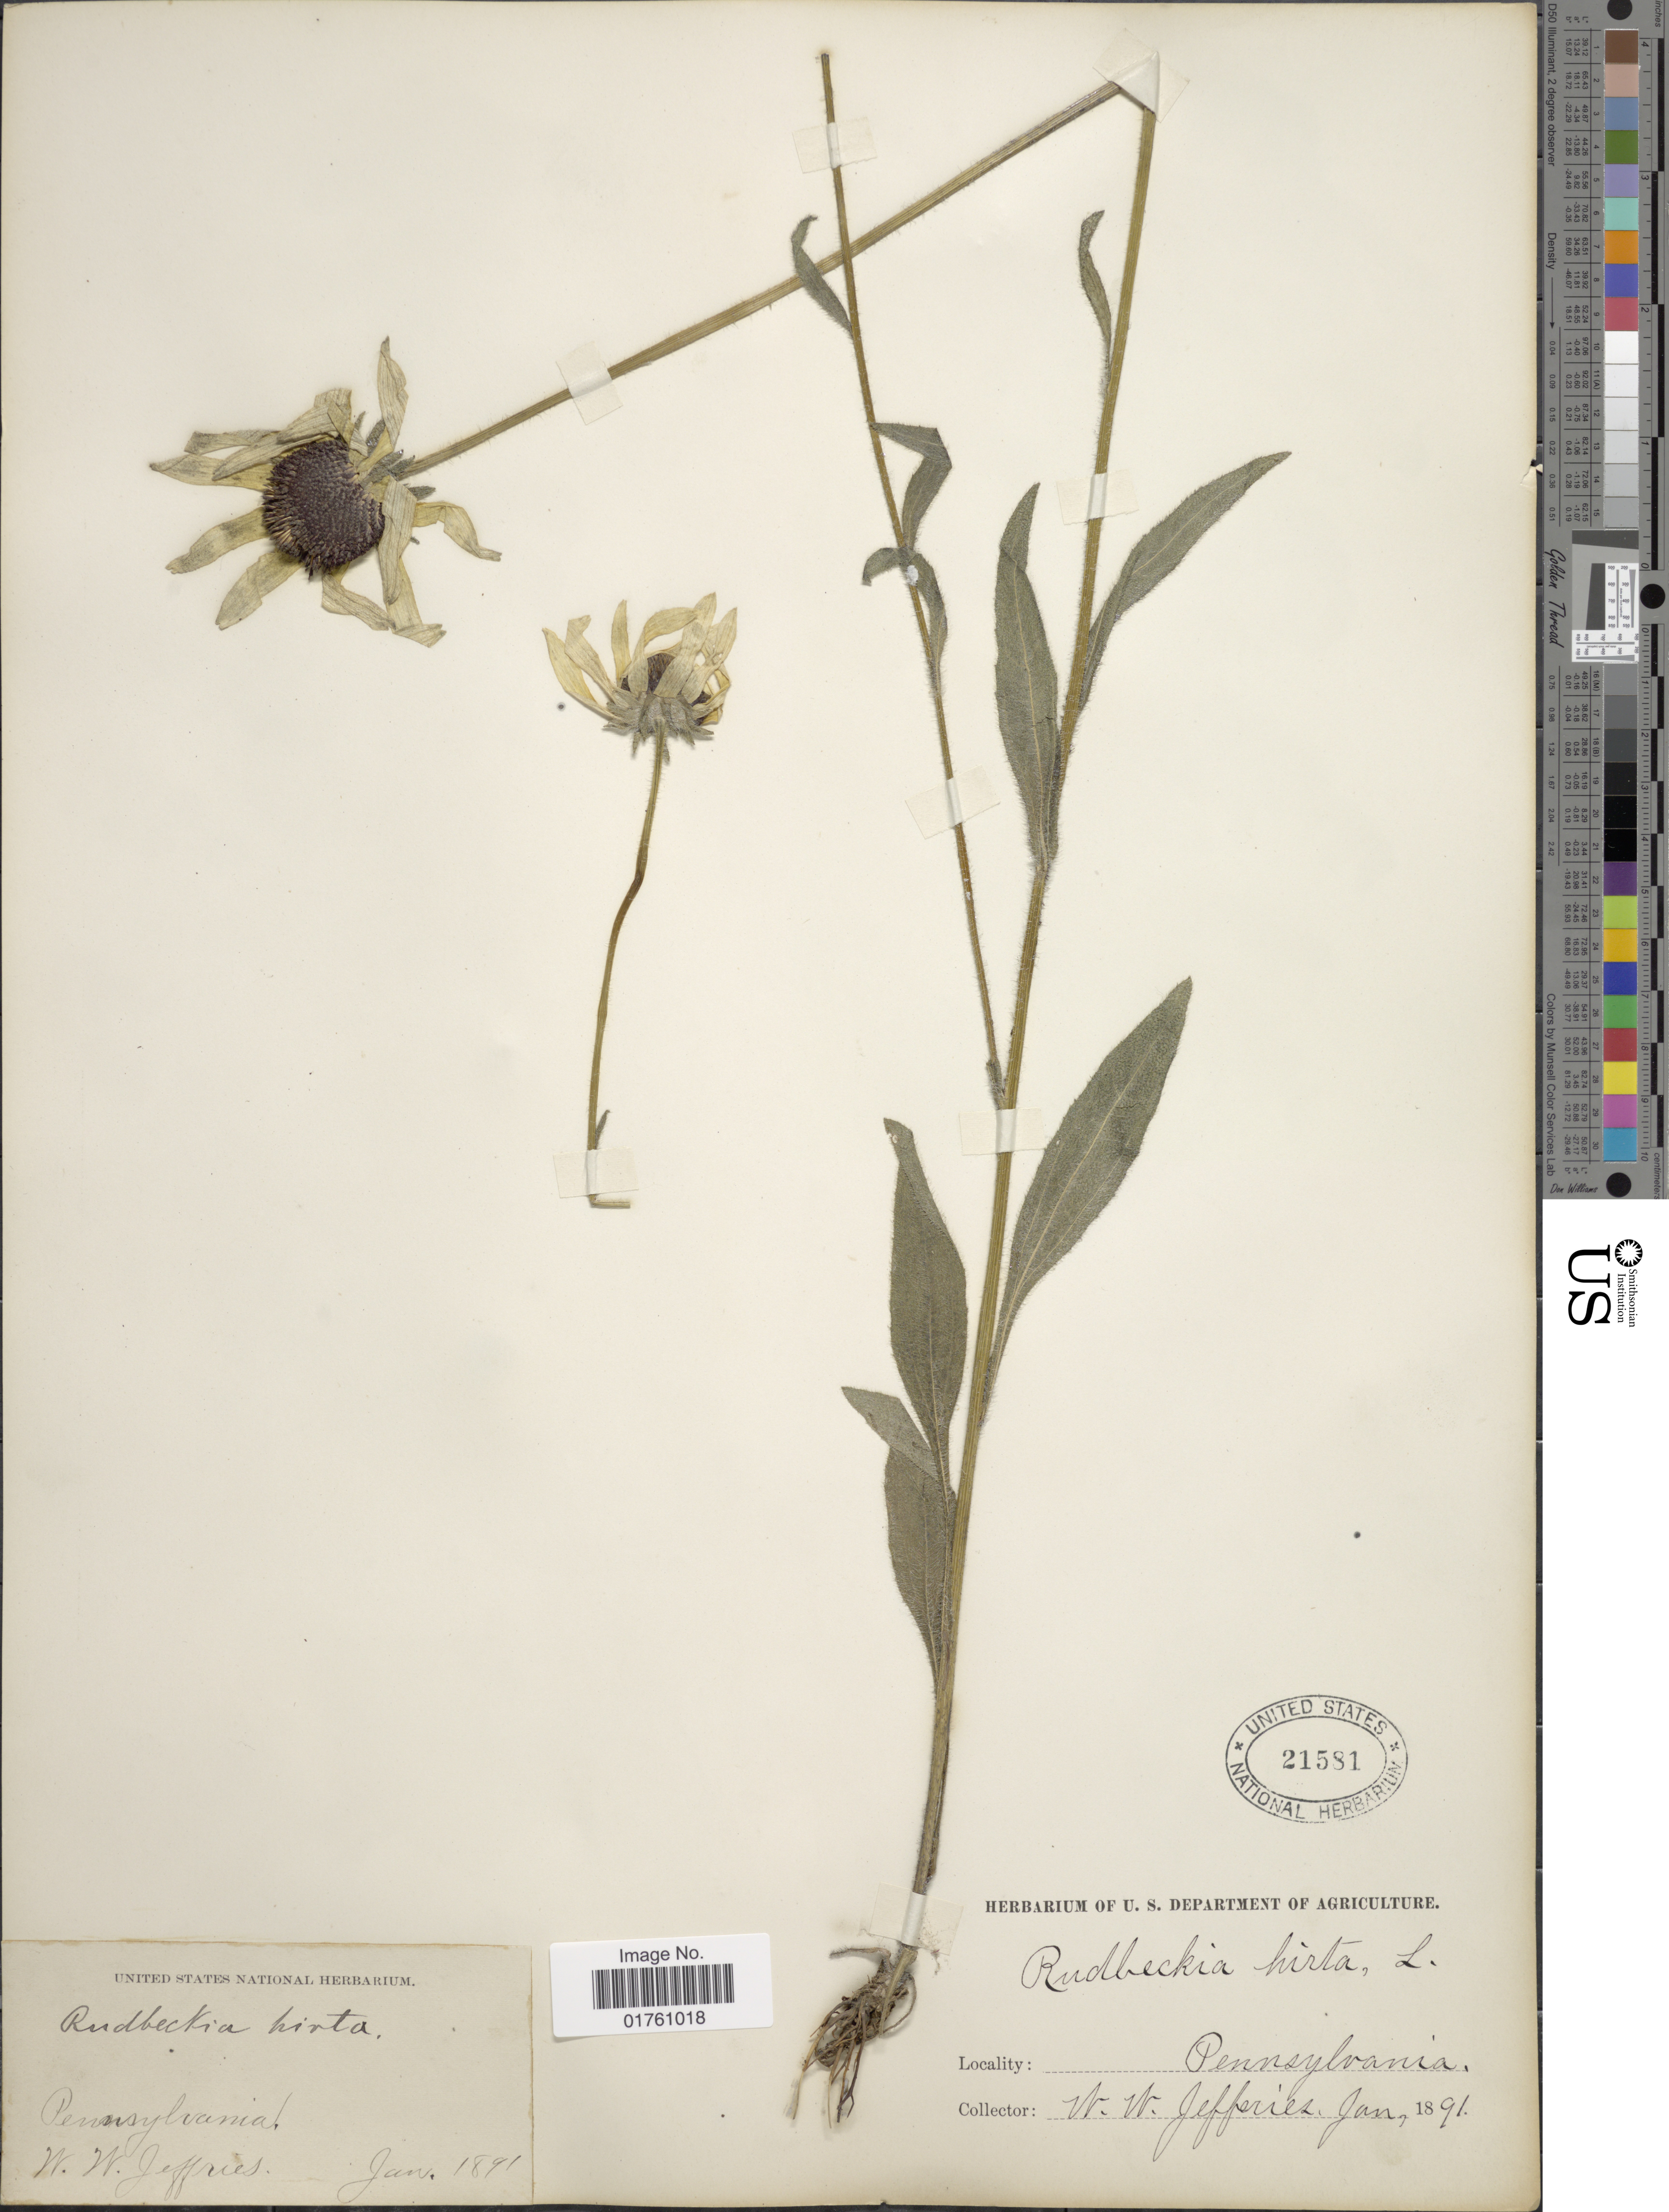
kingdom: Plantae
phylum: Tracheophyta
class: Magnoliopsida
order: Asterales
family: Asteraceae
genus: Rudbeckia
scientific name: Rudbeckia hirta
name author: L.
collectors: W. Jeffries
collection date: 1891-01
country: United States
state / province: Pennsylvania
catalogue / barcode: US 21581